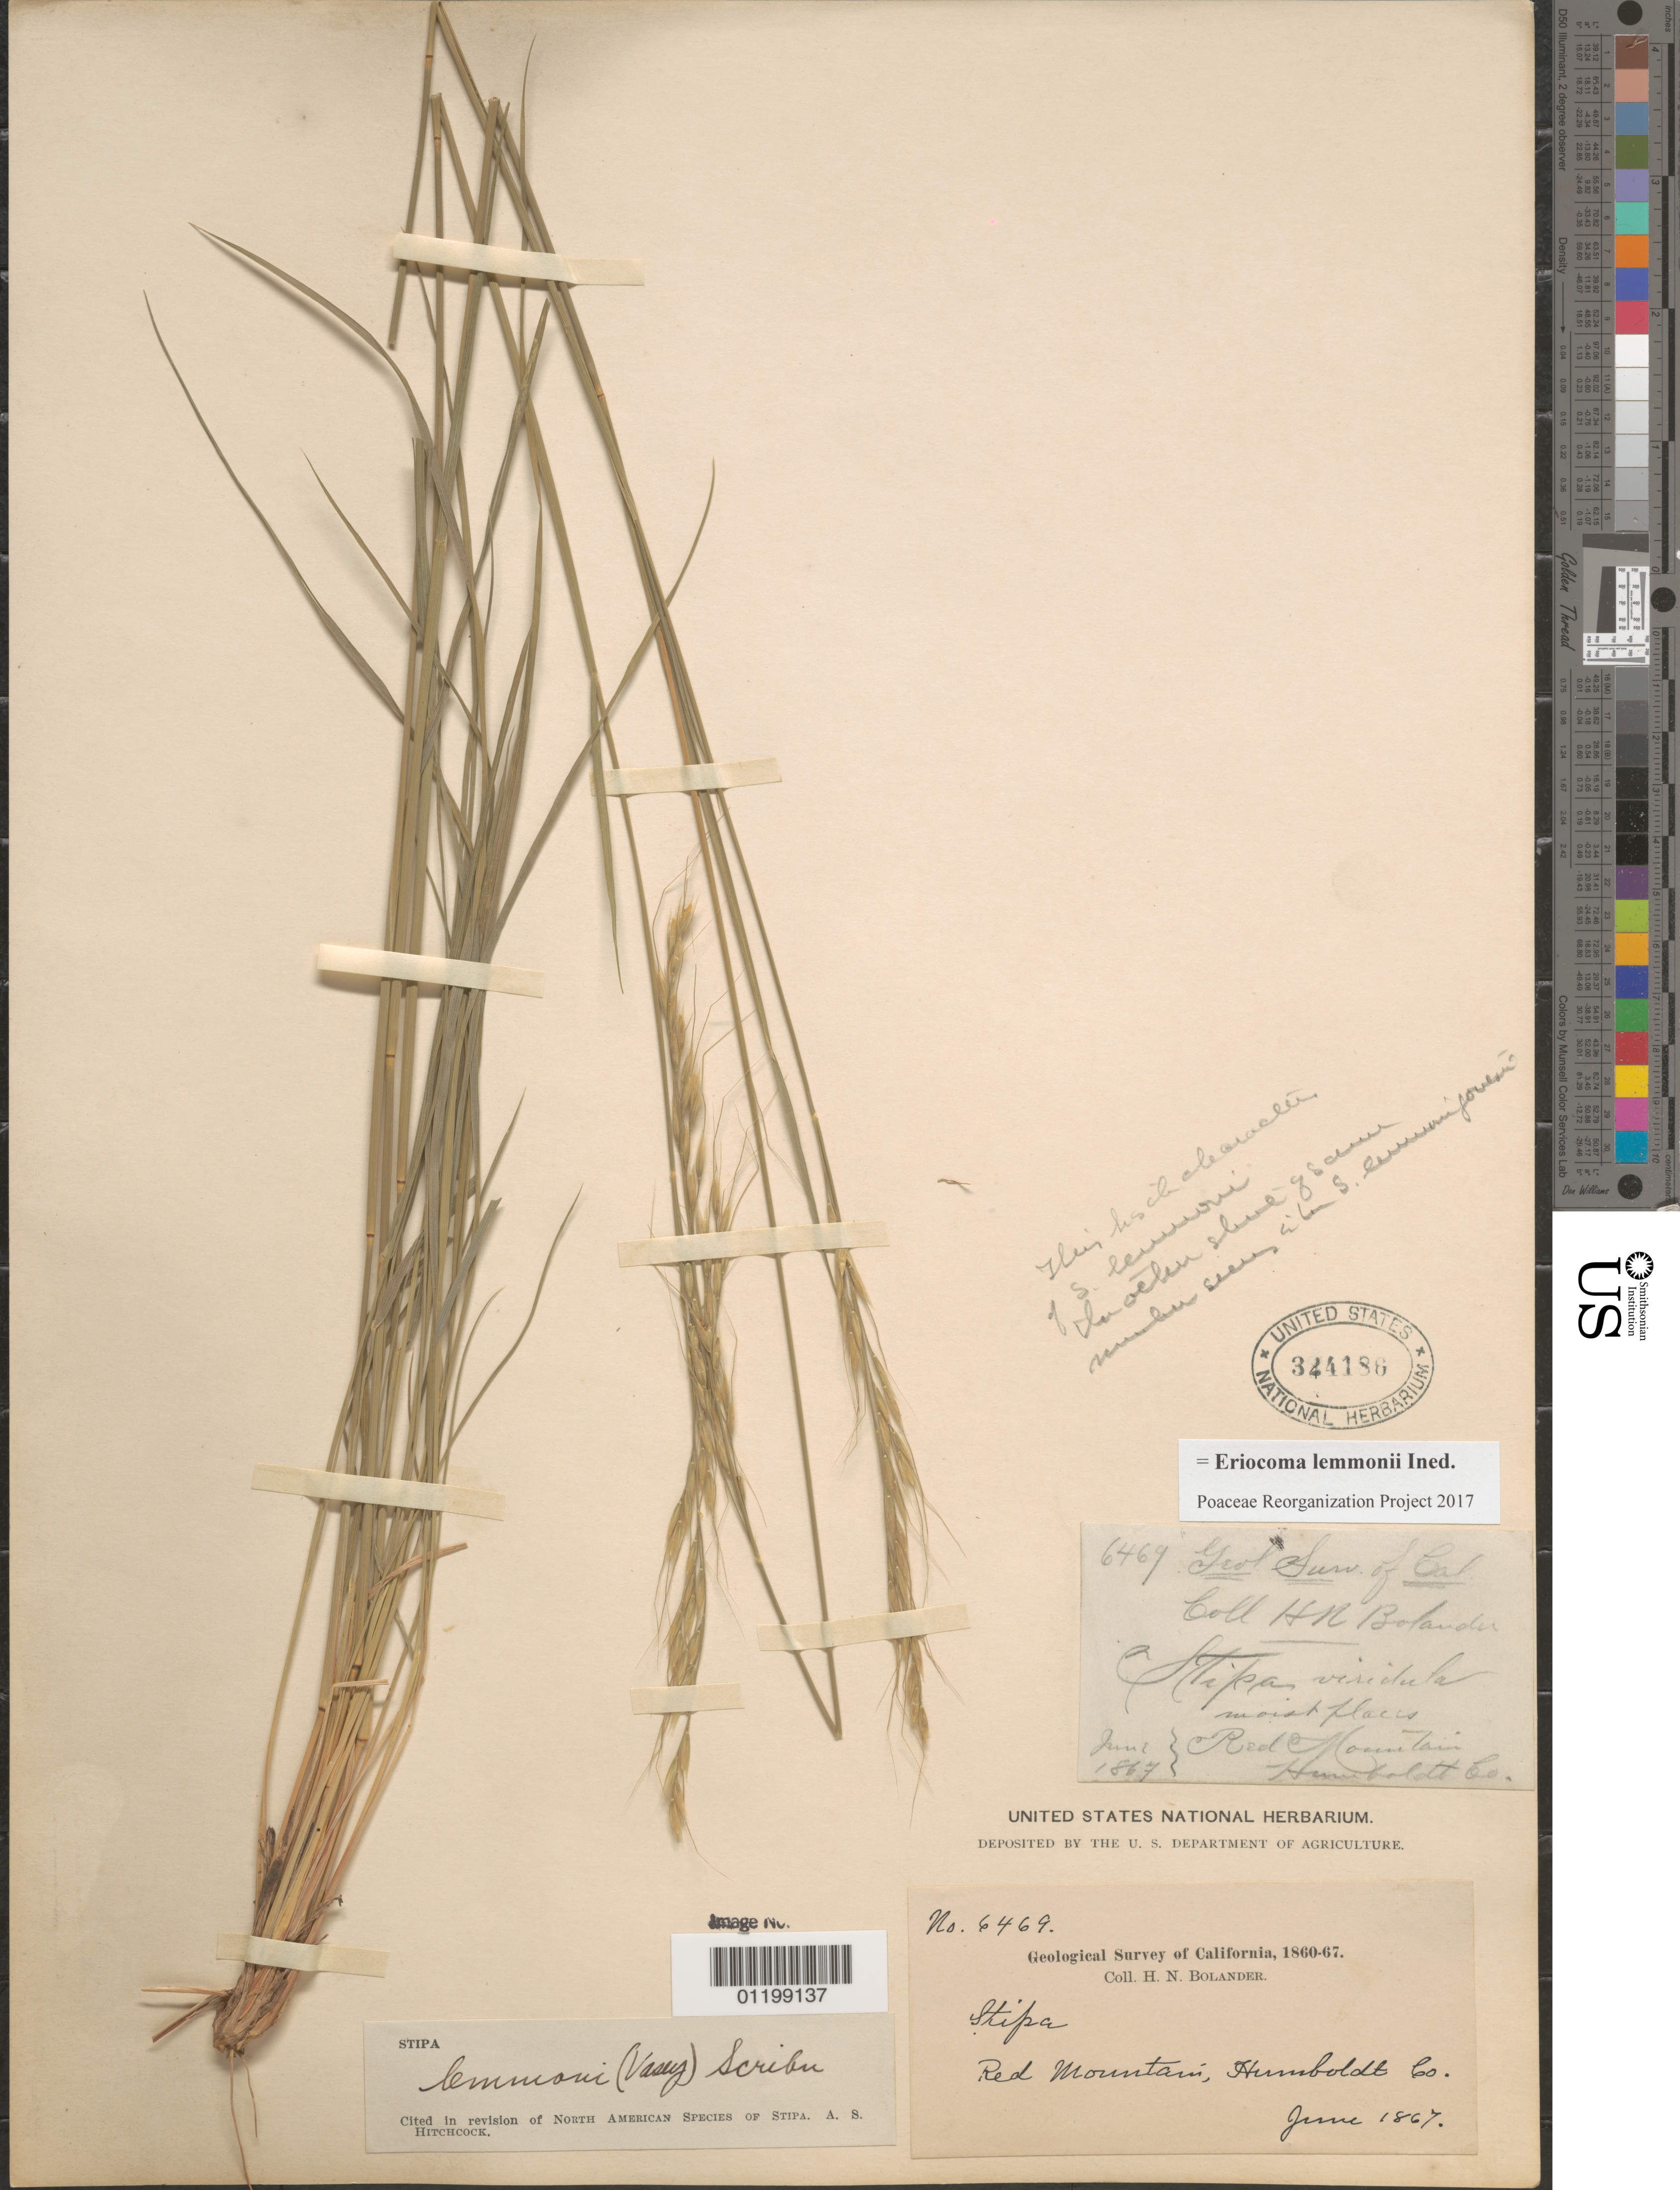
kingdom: Plantae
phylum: Tracheophyta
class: Liliopsida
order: Poales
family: Poaceae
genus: Stipa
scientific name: Stipa lemmonii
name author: (Vasey) Scribn.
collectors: H. Bolander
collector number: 6469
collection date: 1867-06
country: United States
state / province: California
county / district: Humboldt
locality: Red Mountains.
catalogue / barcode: US 344186